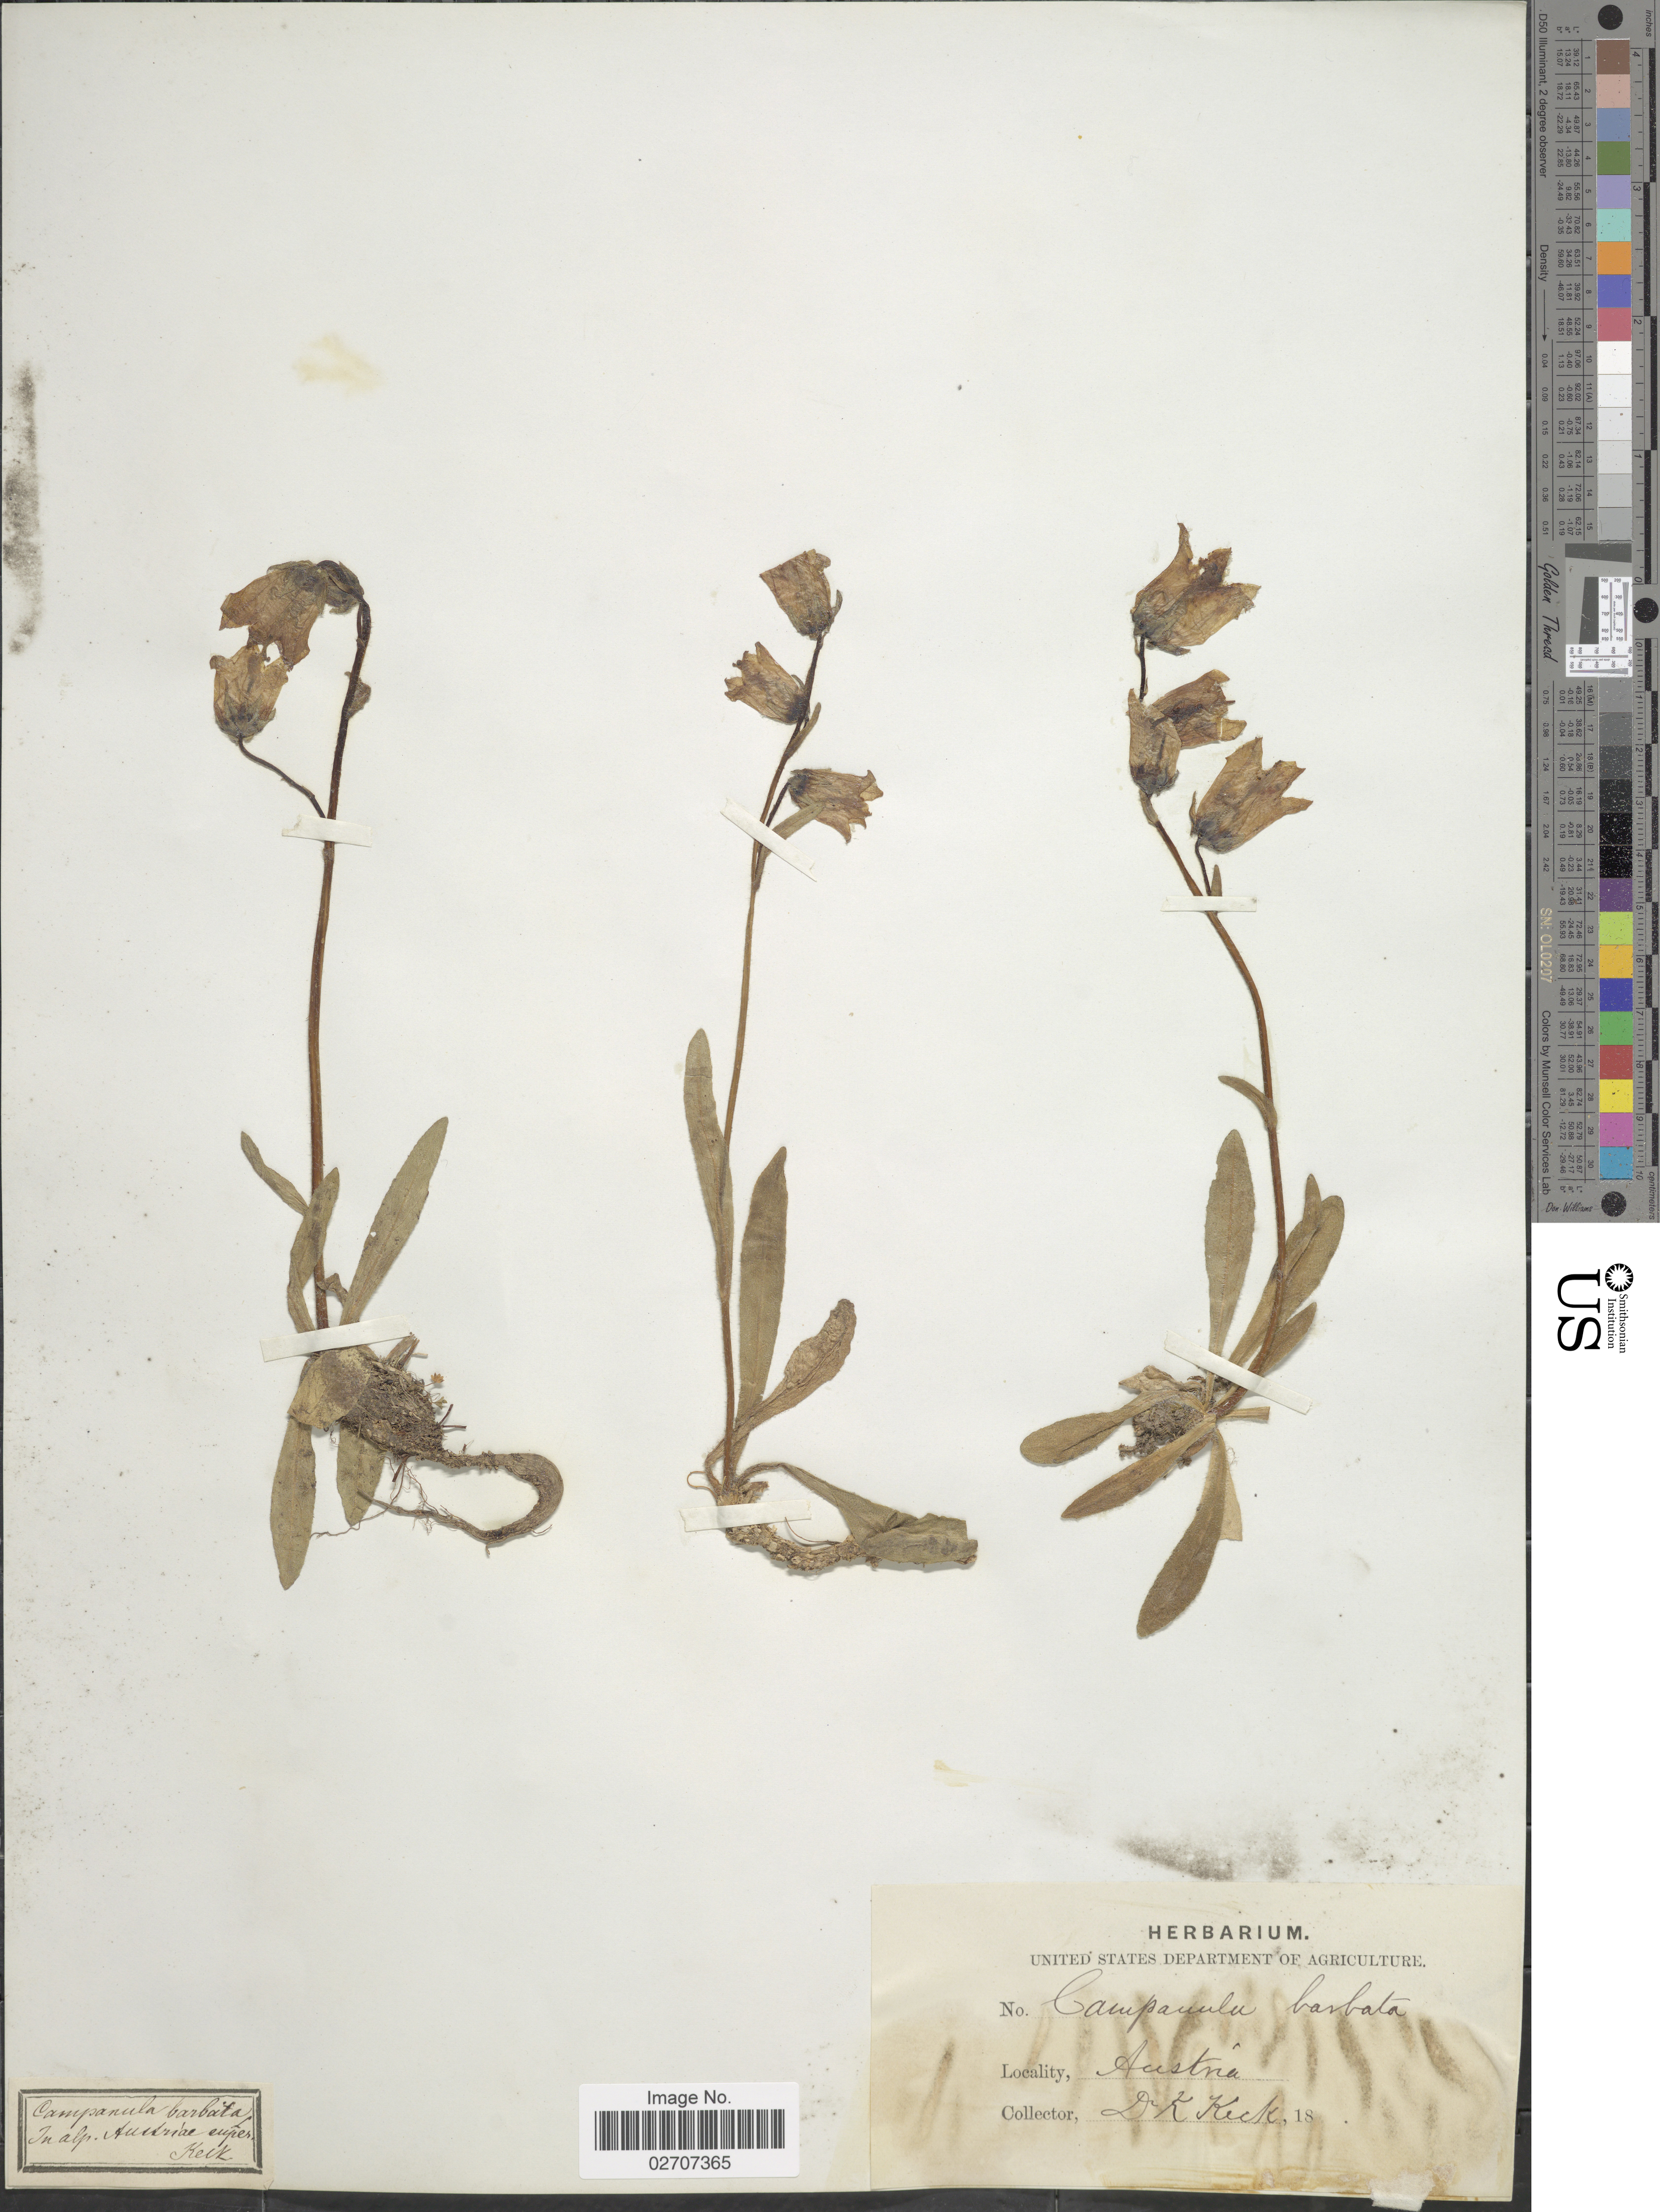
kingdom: Plantae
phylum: Tracheophyta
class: Magnoliopsida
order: Asterales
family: Campanulaceae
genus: Campanula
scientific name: Campanula barbata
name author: L.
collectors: D. Keck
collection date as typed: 18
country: Austria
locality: In alp. Austriae super.